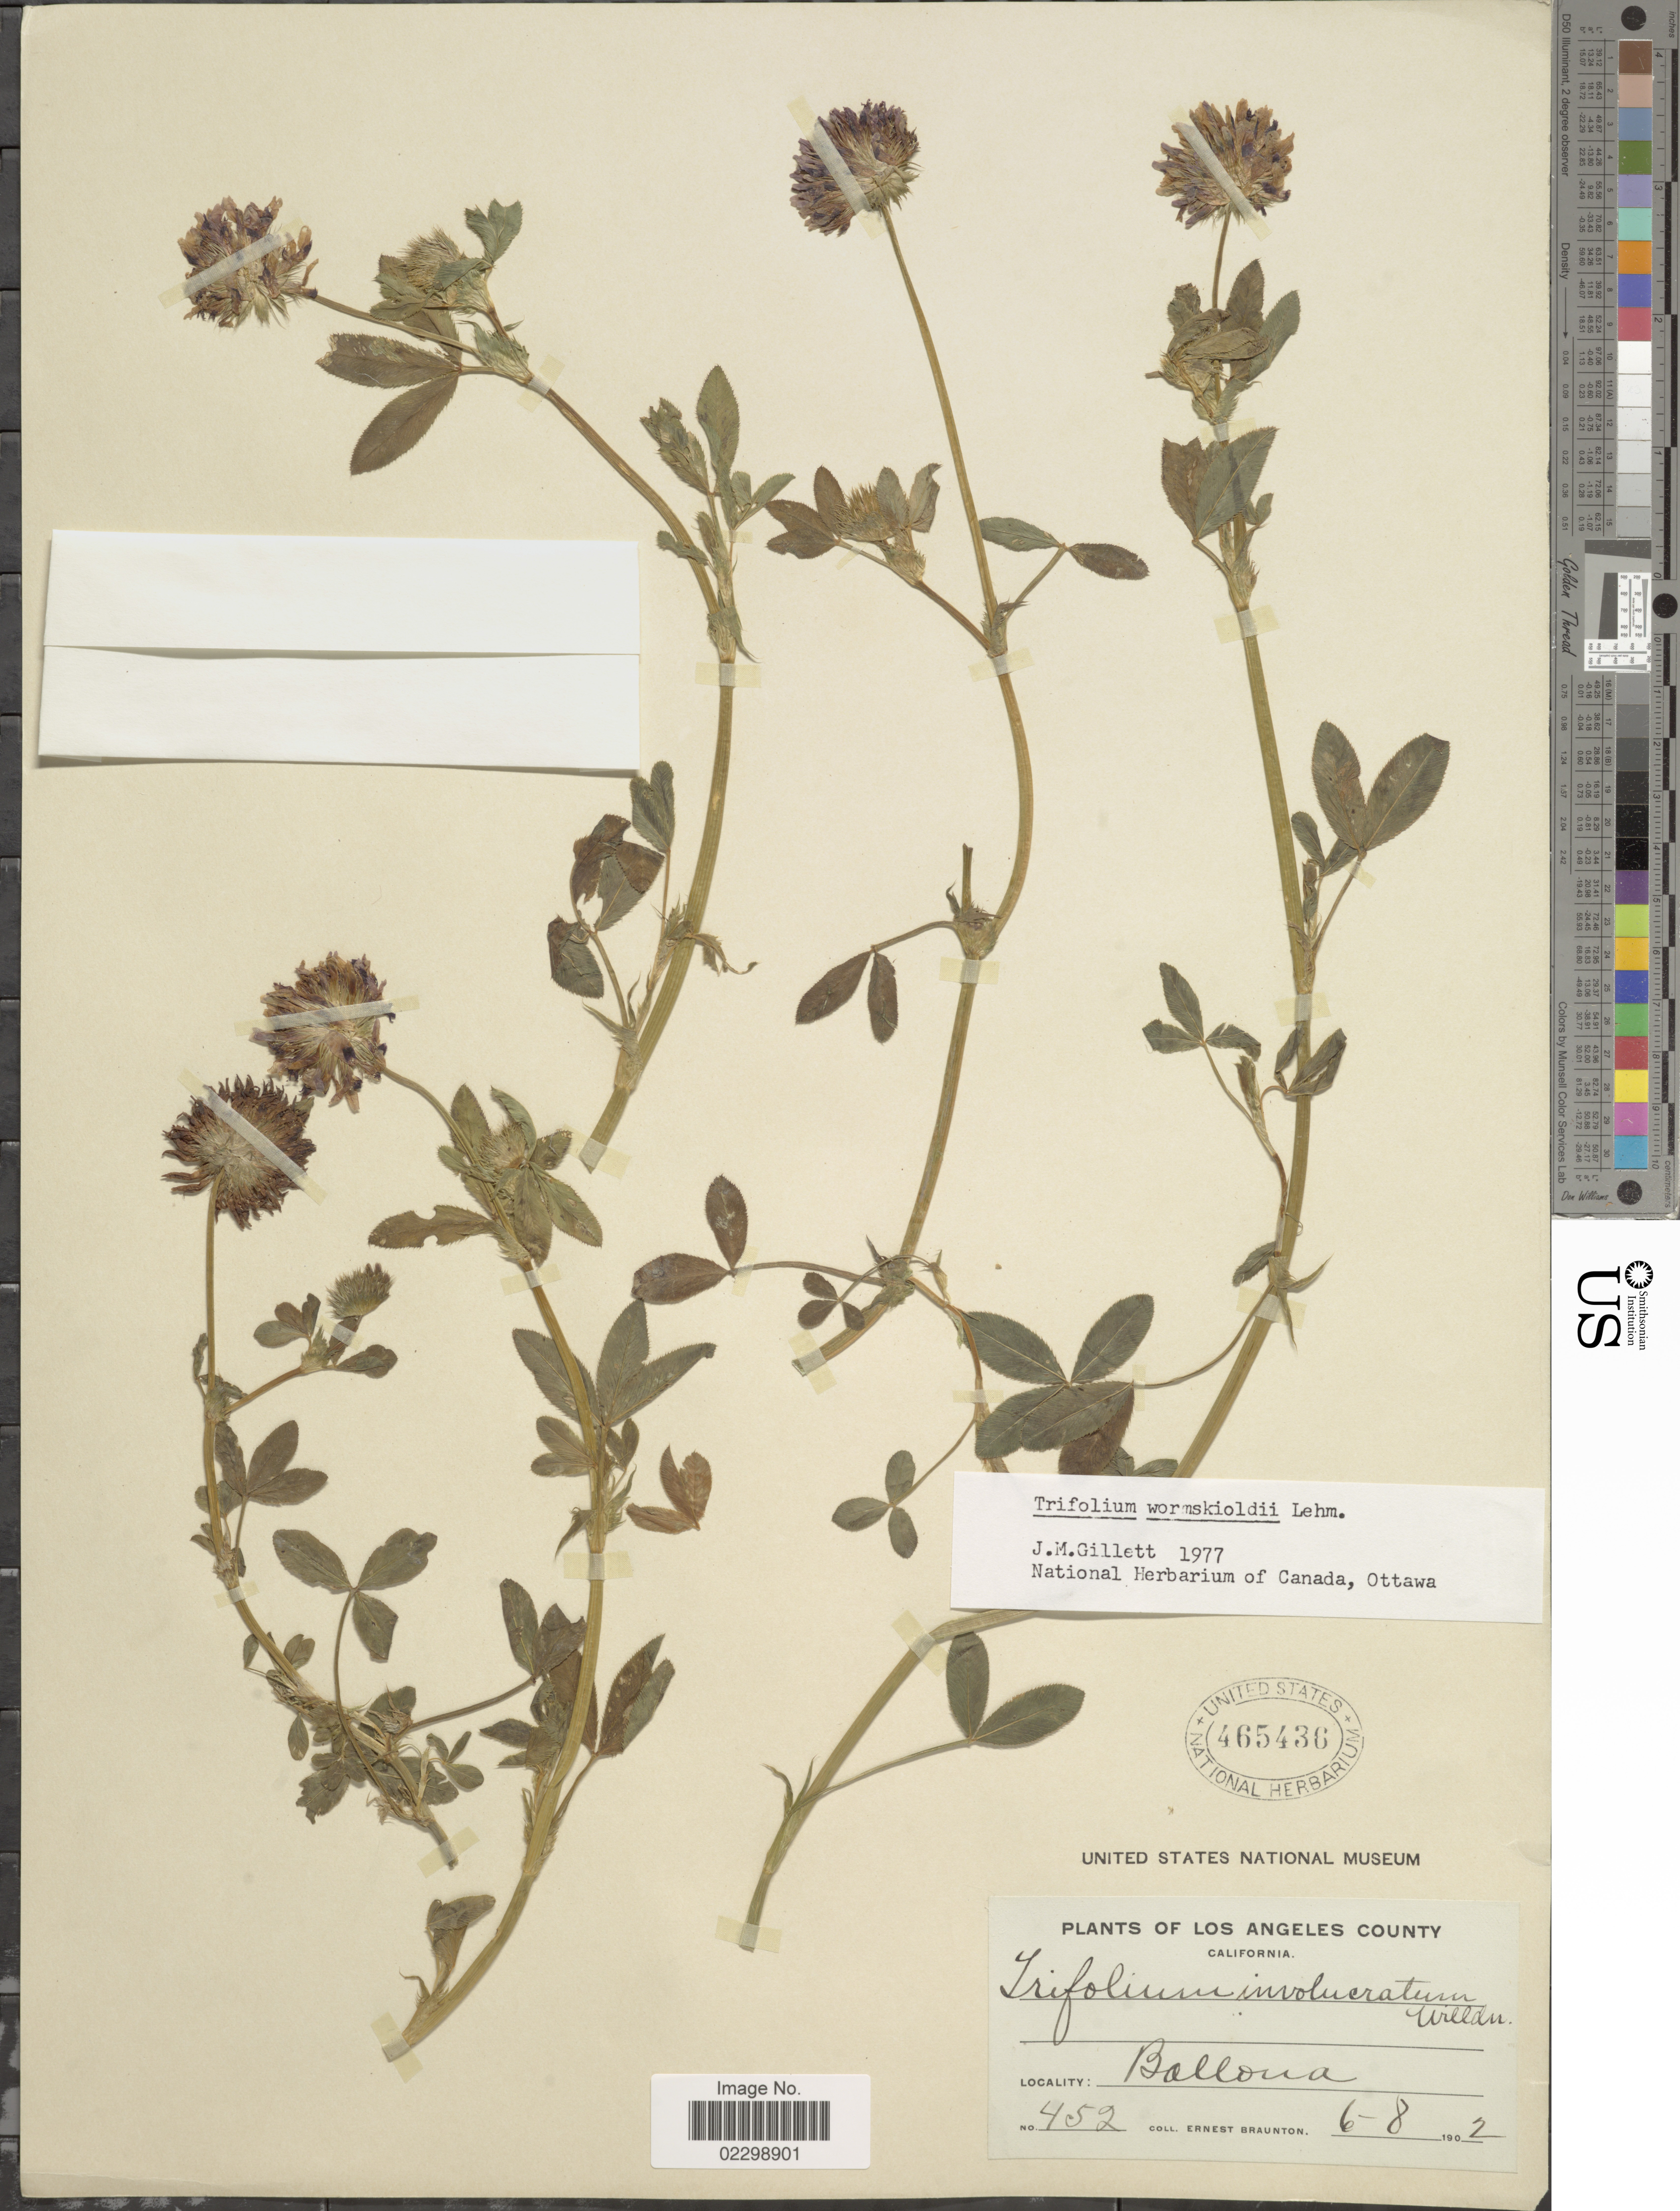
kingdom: Plantae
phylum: Tracheophyta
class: Magnoliopsida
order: Fabales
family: Fabaceae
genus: Trifolium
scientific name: Trifolium wormskioldii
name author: Lehm.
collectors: E. Braunton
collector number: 452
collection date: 1902-06-08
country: United States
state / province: California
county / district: Los Angeles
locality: Los Angeles County, Ballona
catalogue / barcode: US 465436